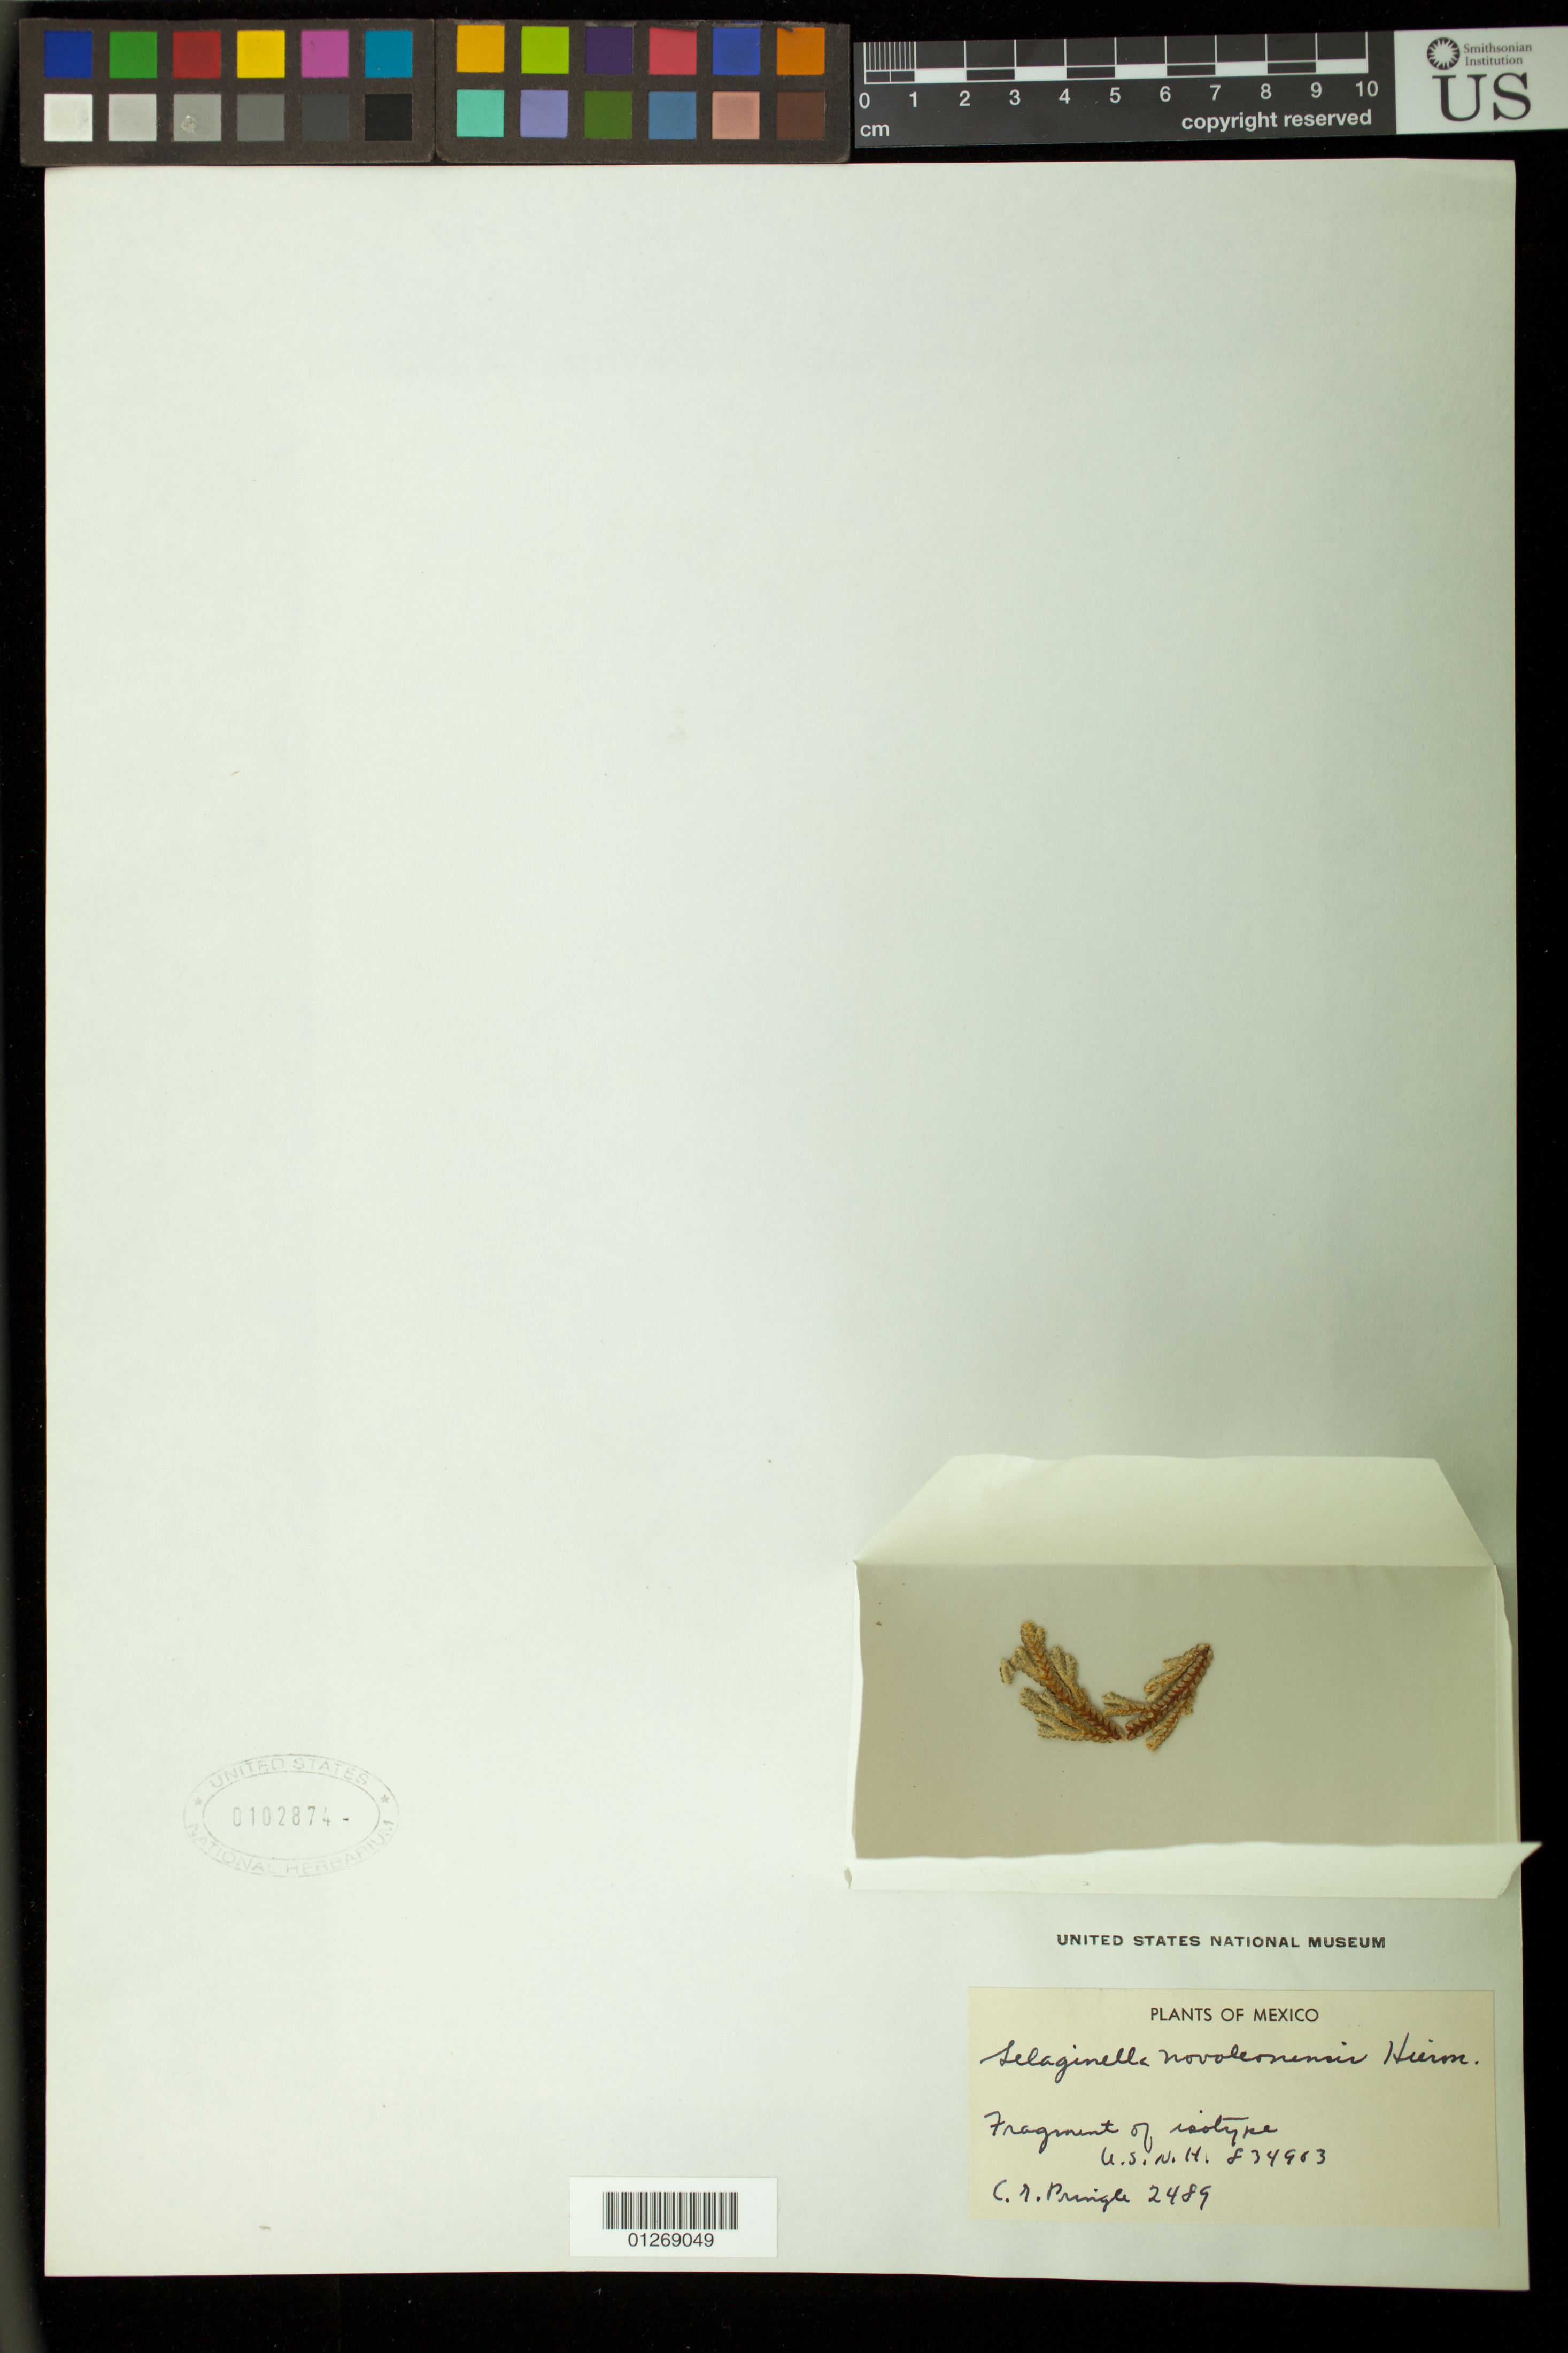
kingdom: Plantae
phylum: Tracheophyta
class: Lycopodiopsida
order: Selaginellales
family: Selaginellaceae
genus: Selaginella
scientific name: Selaginella novoleonensis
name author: Hieron.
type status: Type Collection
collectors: C. G. Pringle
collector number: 2489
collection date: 1889-05-31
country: Mexico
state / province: Nuevo León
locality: State of Nuevo Leon. Limestone ledges, Sierra de la Silla near Monterrey.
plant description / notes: Fragmentary material of type specimen, removed from US specimen USNH 834903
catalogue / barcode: US 102874